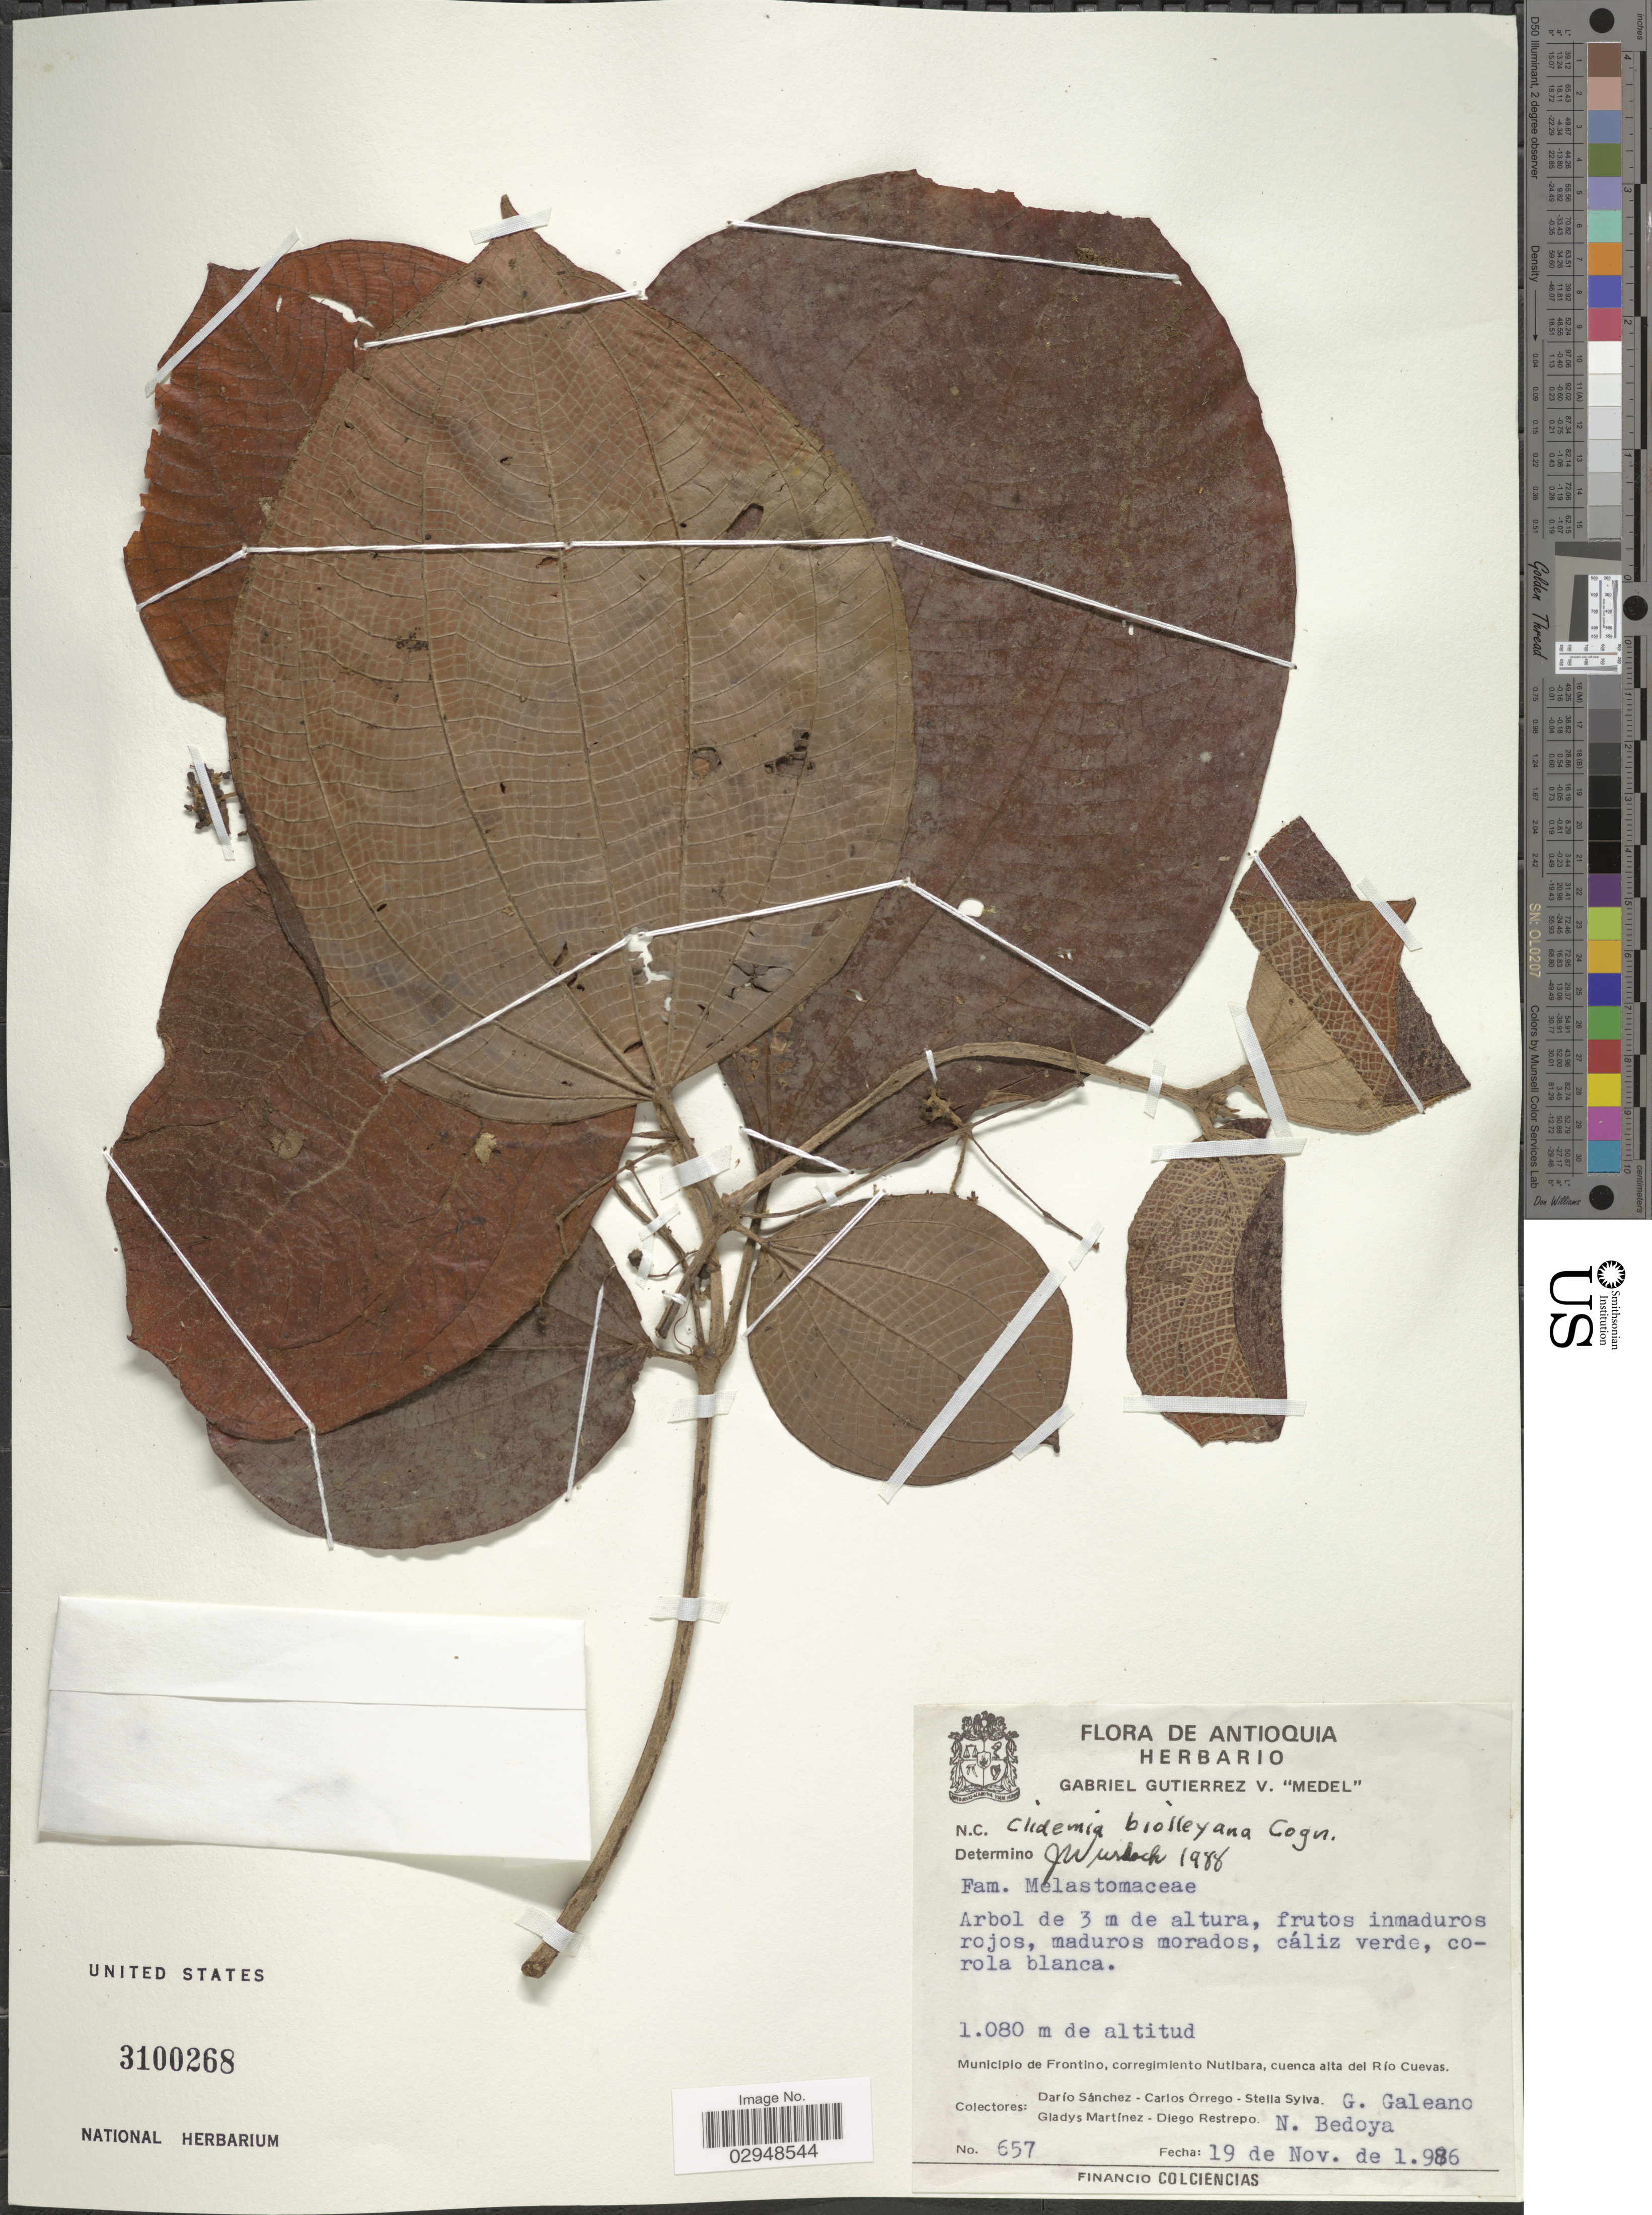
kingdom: Plantae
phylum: Tracheophyta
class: Magnoliopsida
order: Myrtales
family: Melastomataceae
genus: Clidemia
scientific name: Clidemia biolleyana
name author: Cogn.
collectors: D. Sánchez, C. Orrego, S. Sylva, G. Martínez & et al.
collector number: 657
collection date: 1986-11-19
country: Colombia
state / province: Antioquia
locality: Municipio de Frontino, corregimiento Nutibara, cuenca alta del Río Cuevas.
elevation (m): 1080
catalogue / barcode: US 3100268